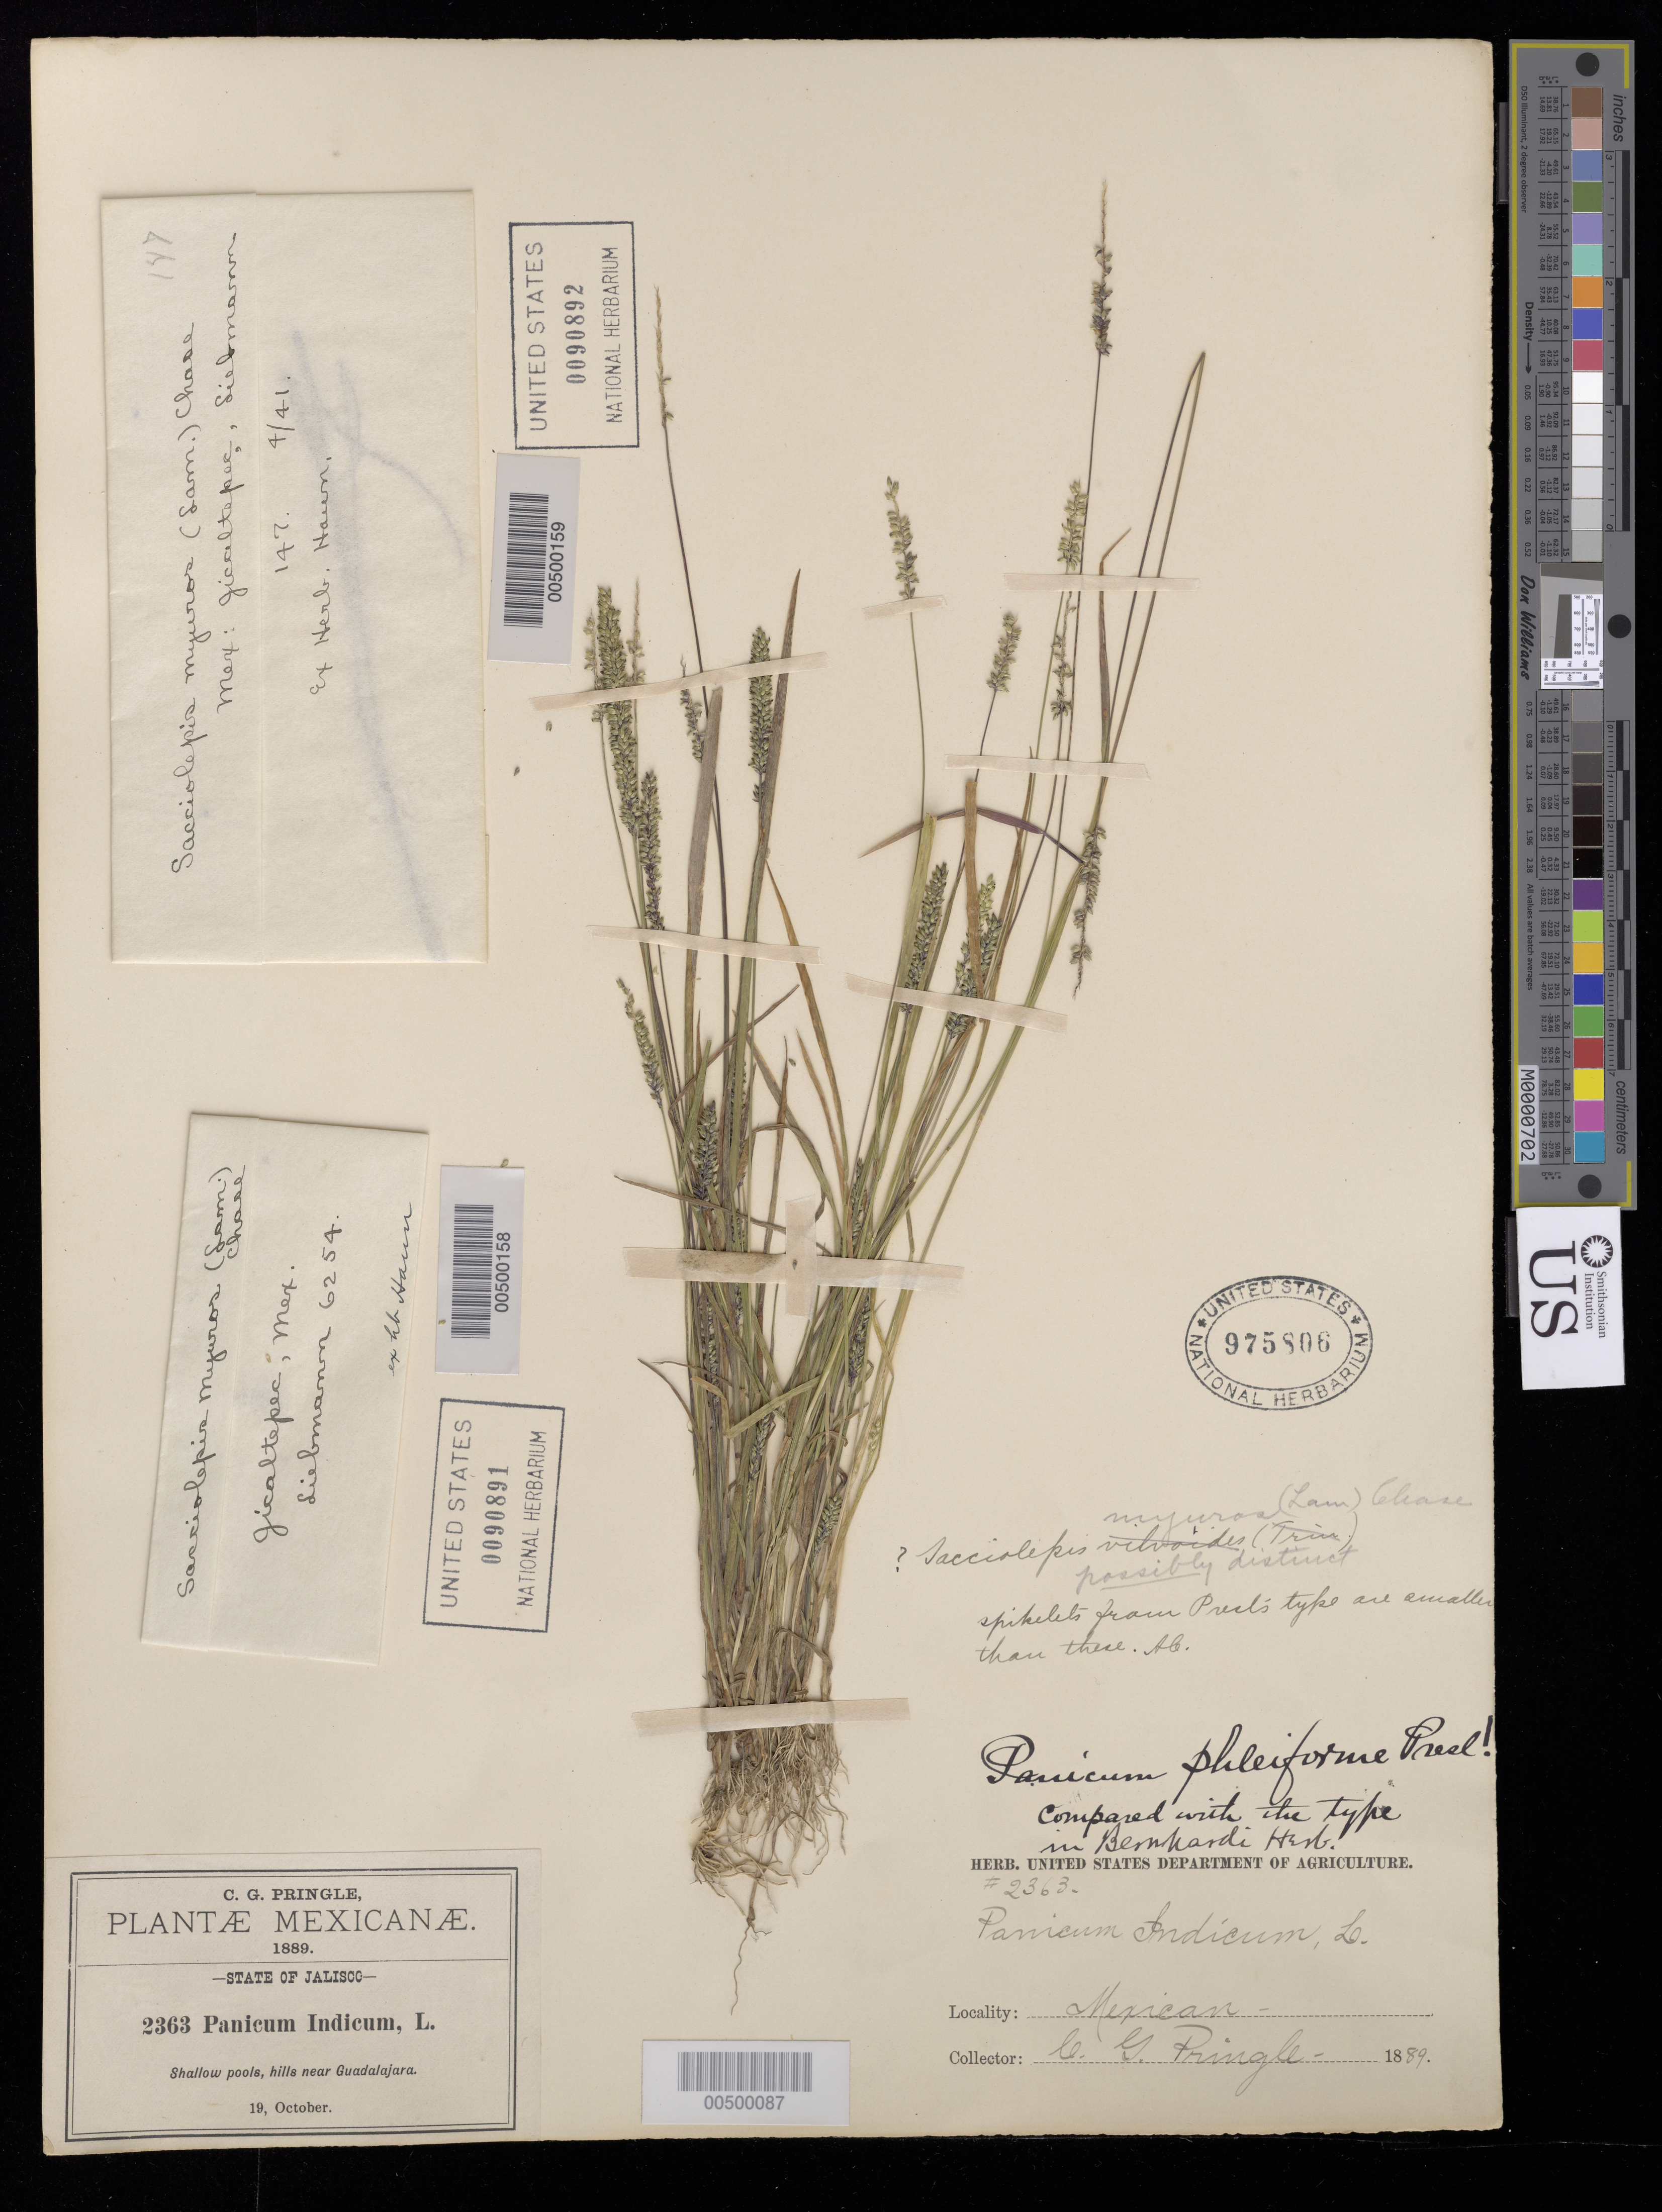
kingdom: Plantae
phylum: Tracheophyta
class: Liliopsida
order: Poales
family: Poaceae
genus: Sacciolepis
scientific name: Sacciolepis myuros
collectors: C. G. Pringle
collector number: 2363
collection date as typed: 19 Oct 1889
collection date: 1889-10-19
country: Mexico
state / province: Jalisco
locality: Near Guadalajara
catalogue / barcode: US 975806